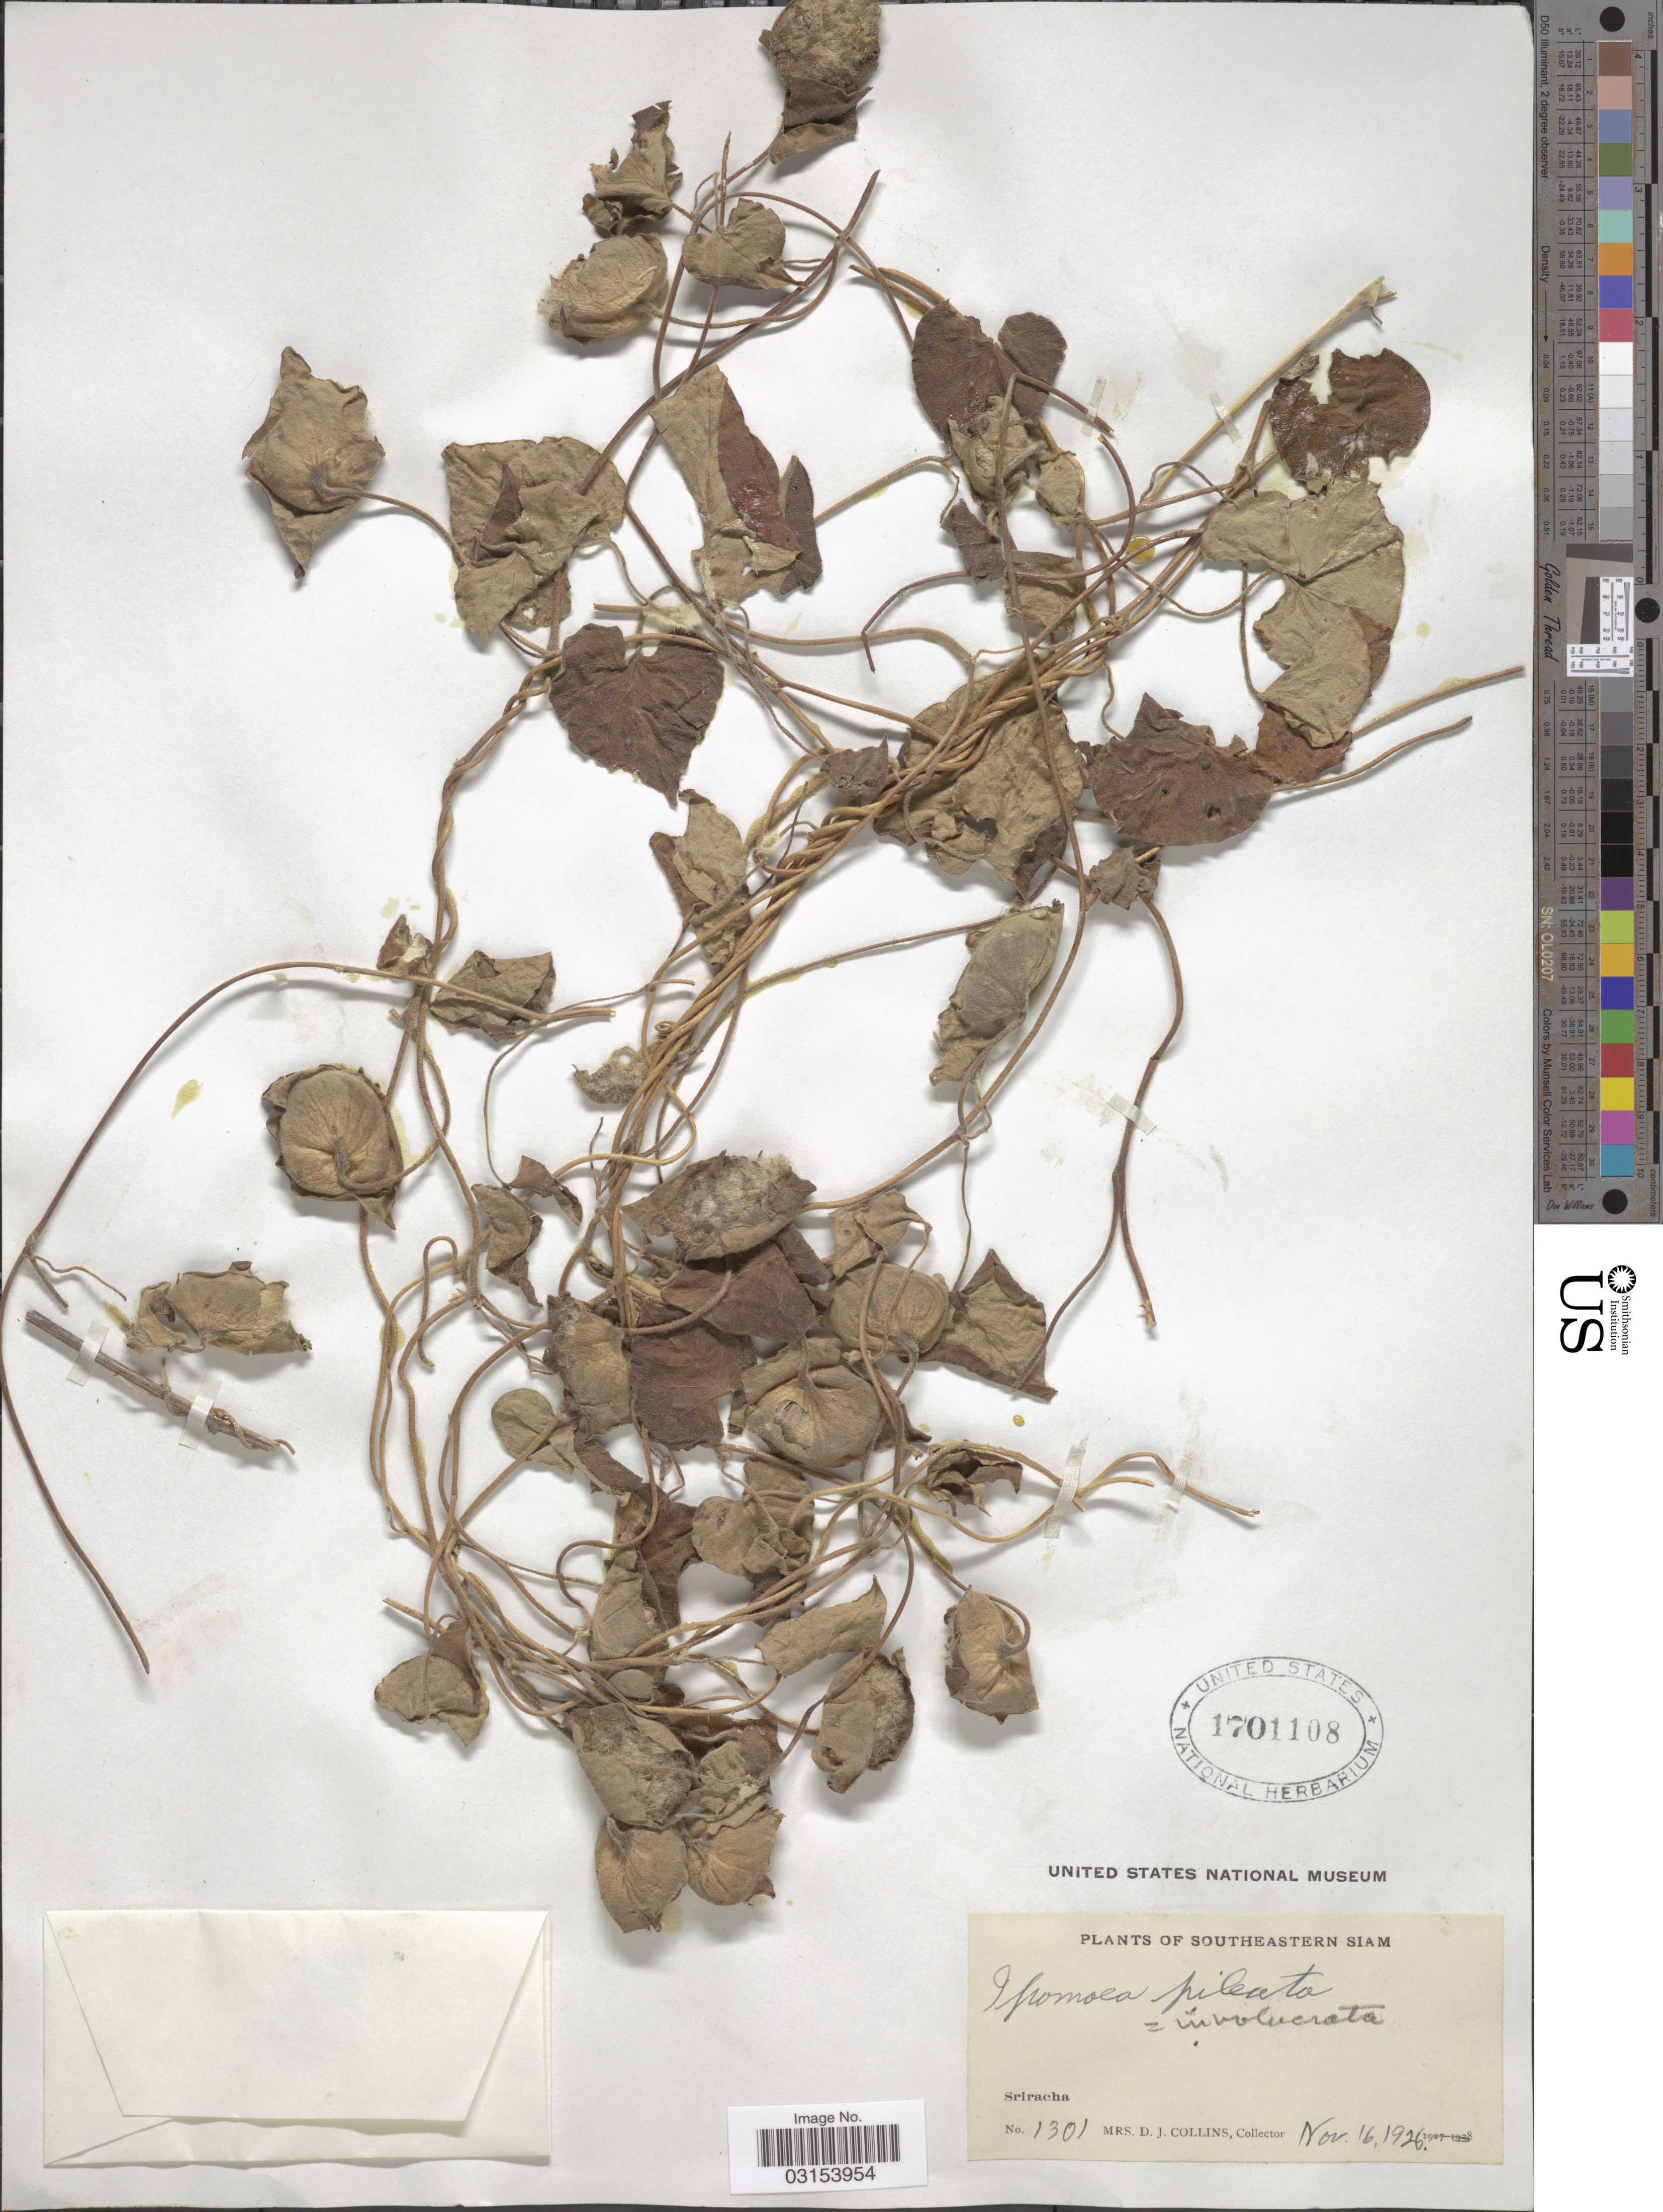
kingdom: Plantae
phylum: Tracheophyta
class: Magnoliopsida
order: Solanales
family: Convolvulaceae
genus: Ipomoea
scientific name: Ipomoea involucrata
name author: P. Beauv.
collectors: Mrs. D. J. Collins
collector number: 1301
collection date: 1926-11-16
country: Thailand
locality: Southeastern Siam. Sriracha.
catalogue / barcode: US 1701108